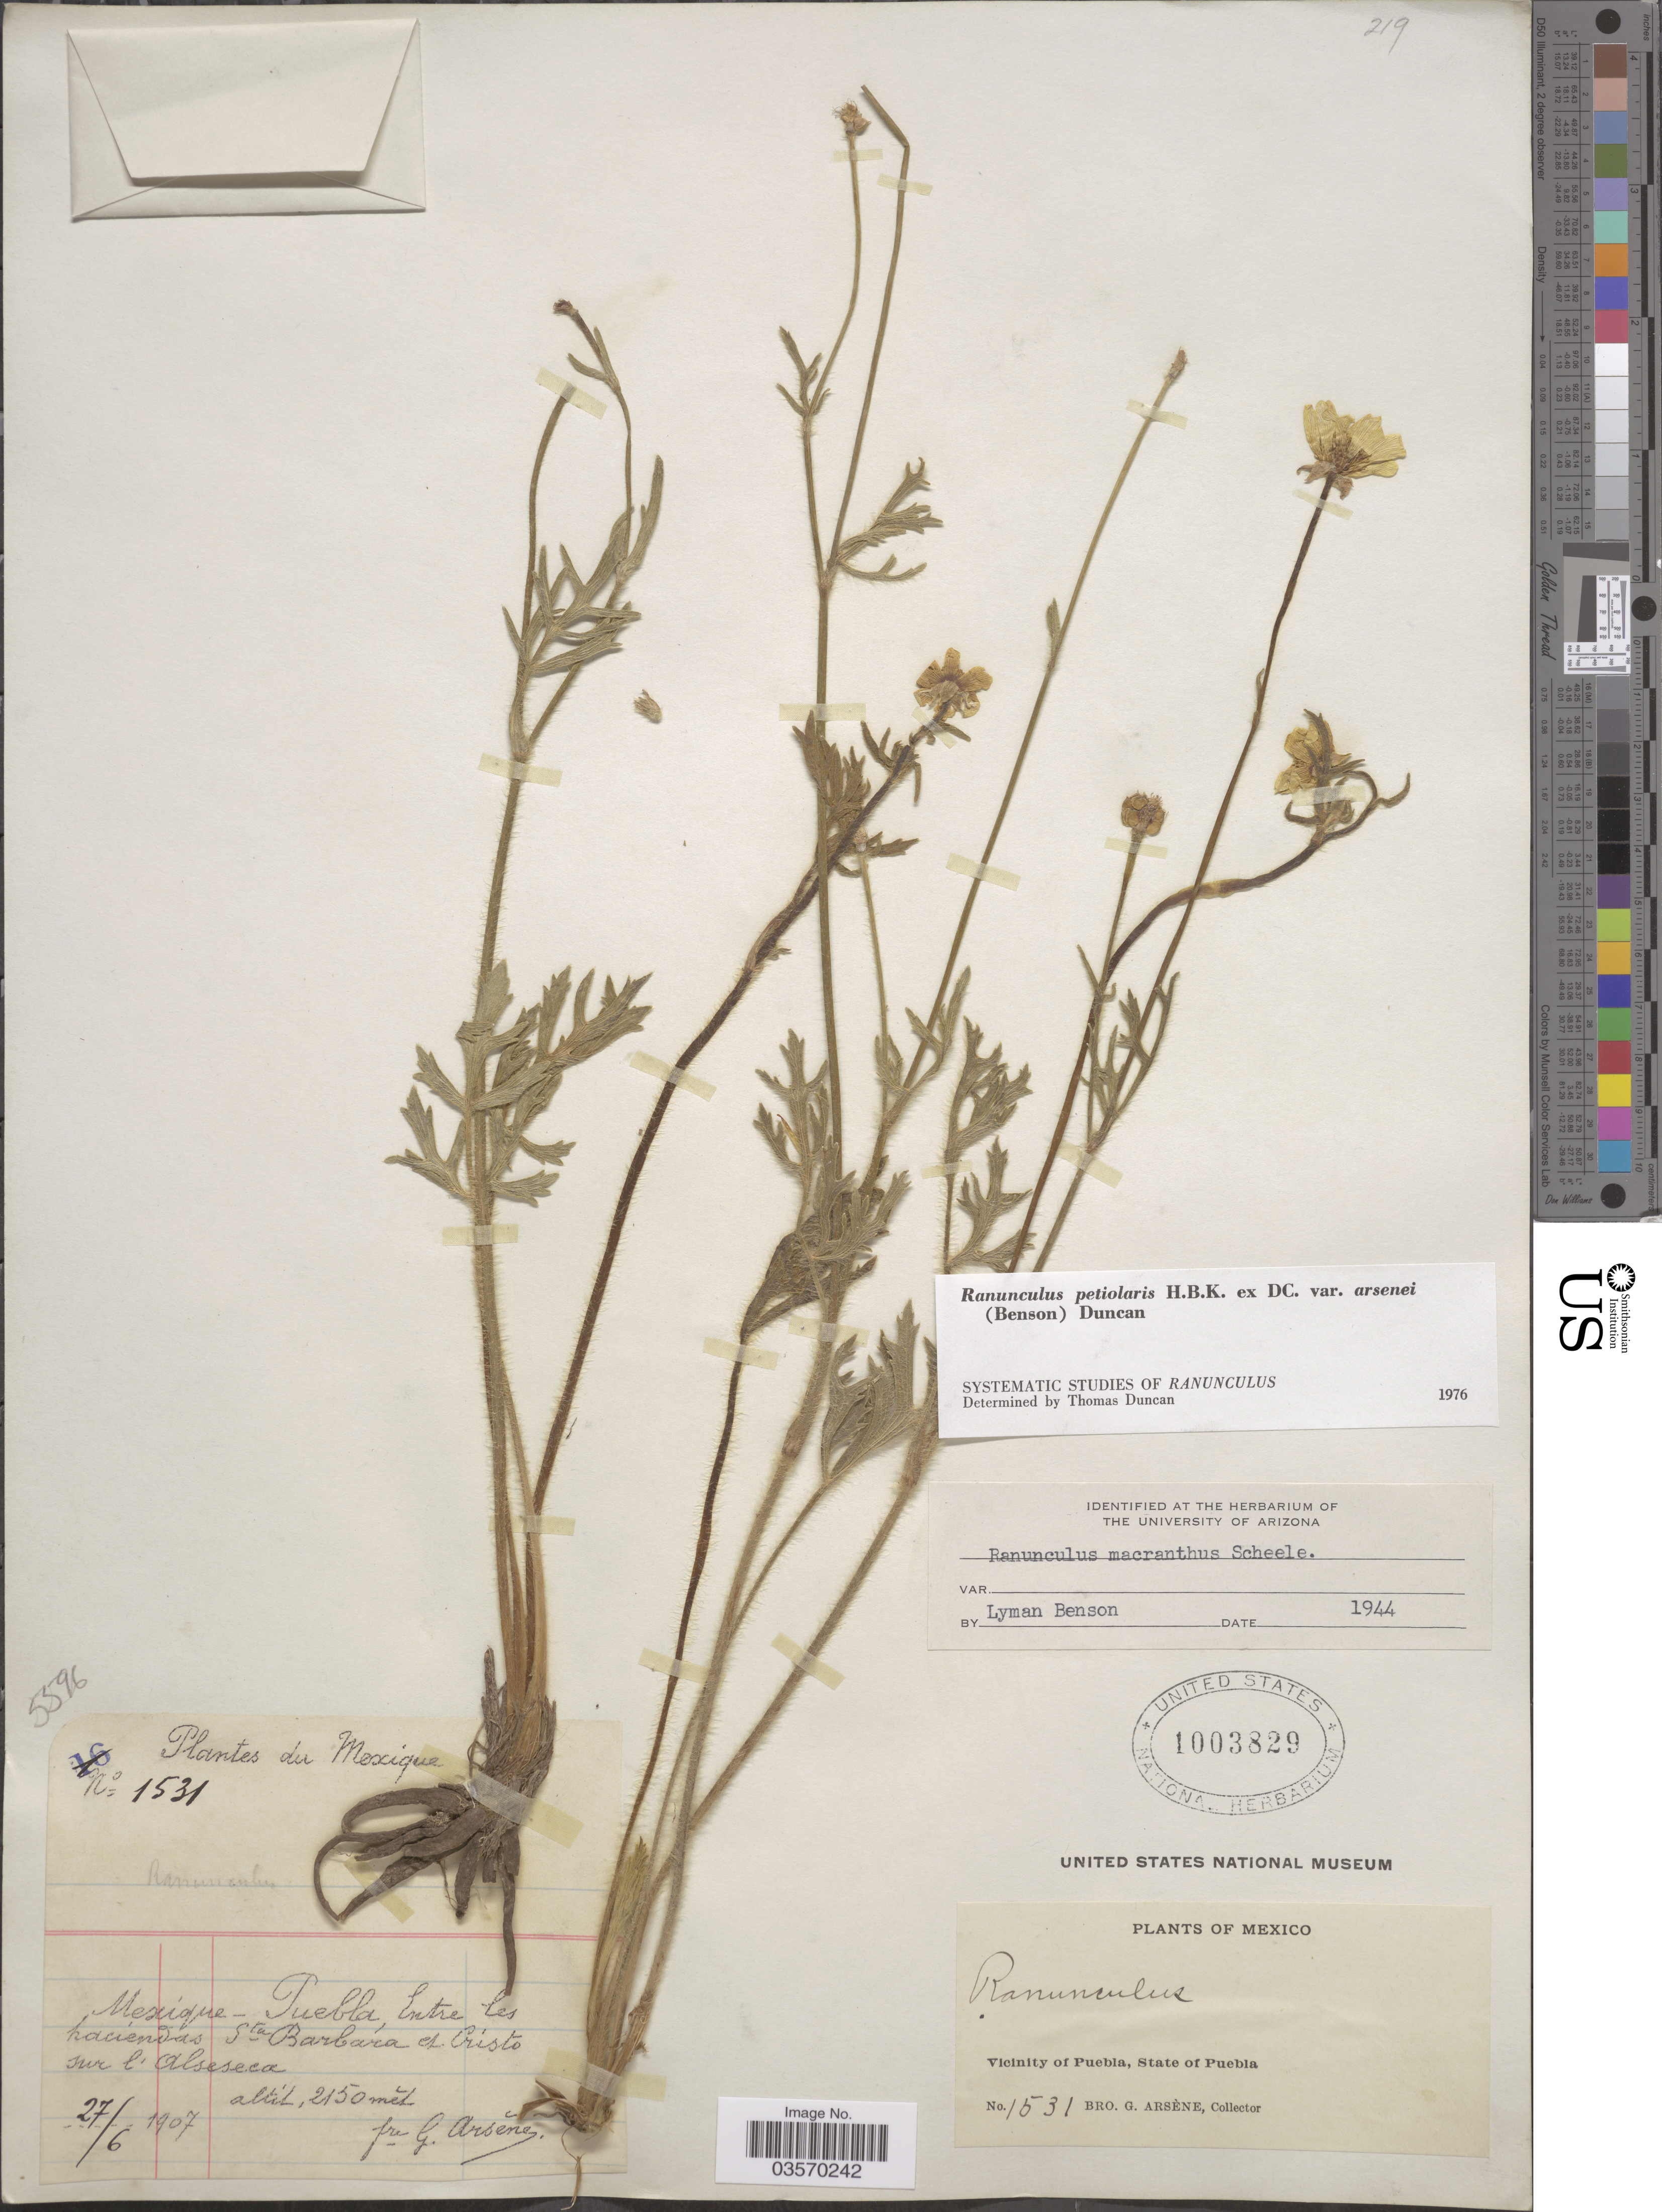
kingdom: Plantae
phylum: Tracheophyta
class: Magnoliopsida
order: Ranunculales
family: Ranunculaceae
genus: Ranunculus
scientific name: Ranunculus petiolaris var. arsenei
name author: (L.D. Benson) Duncan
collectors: Bro. G. Arsène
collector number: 1531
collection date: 1907-06-27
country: Mexico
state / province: Puebla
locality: Entre les haciendas Sta Barbara et Cristo sur l'Alseseca. Vicinity of Puebla.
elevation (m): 2150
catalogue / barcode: US 1003829